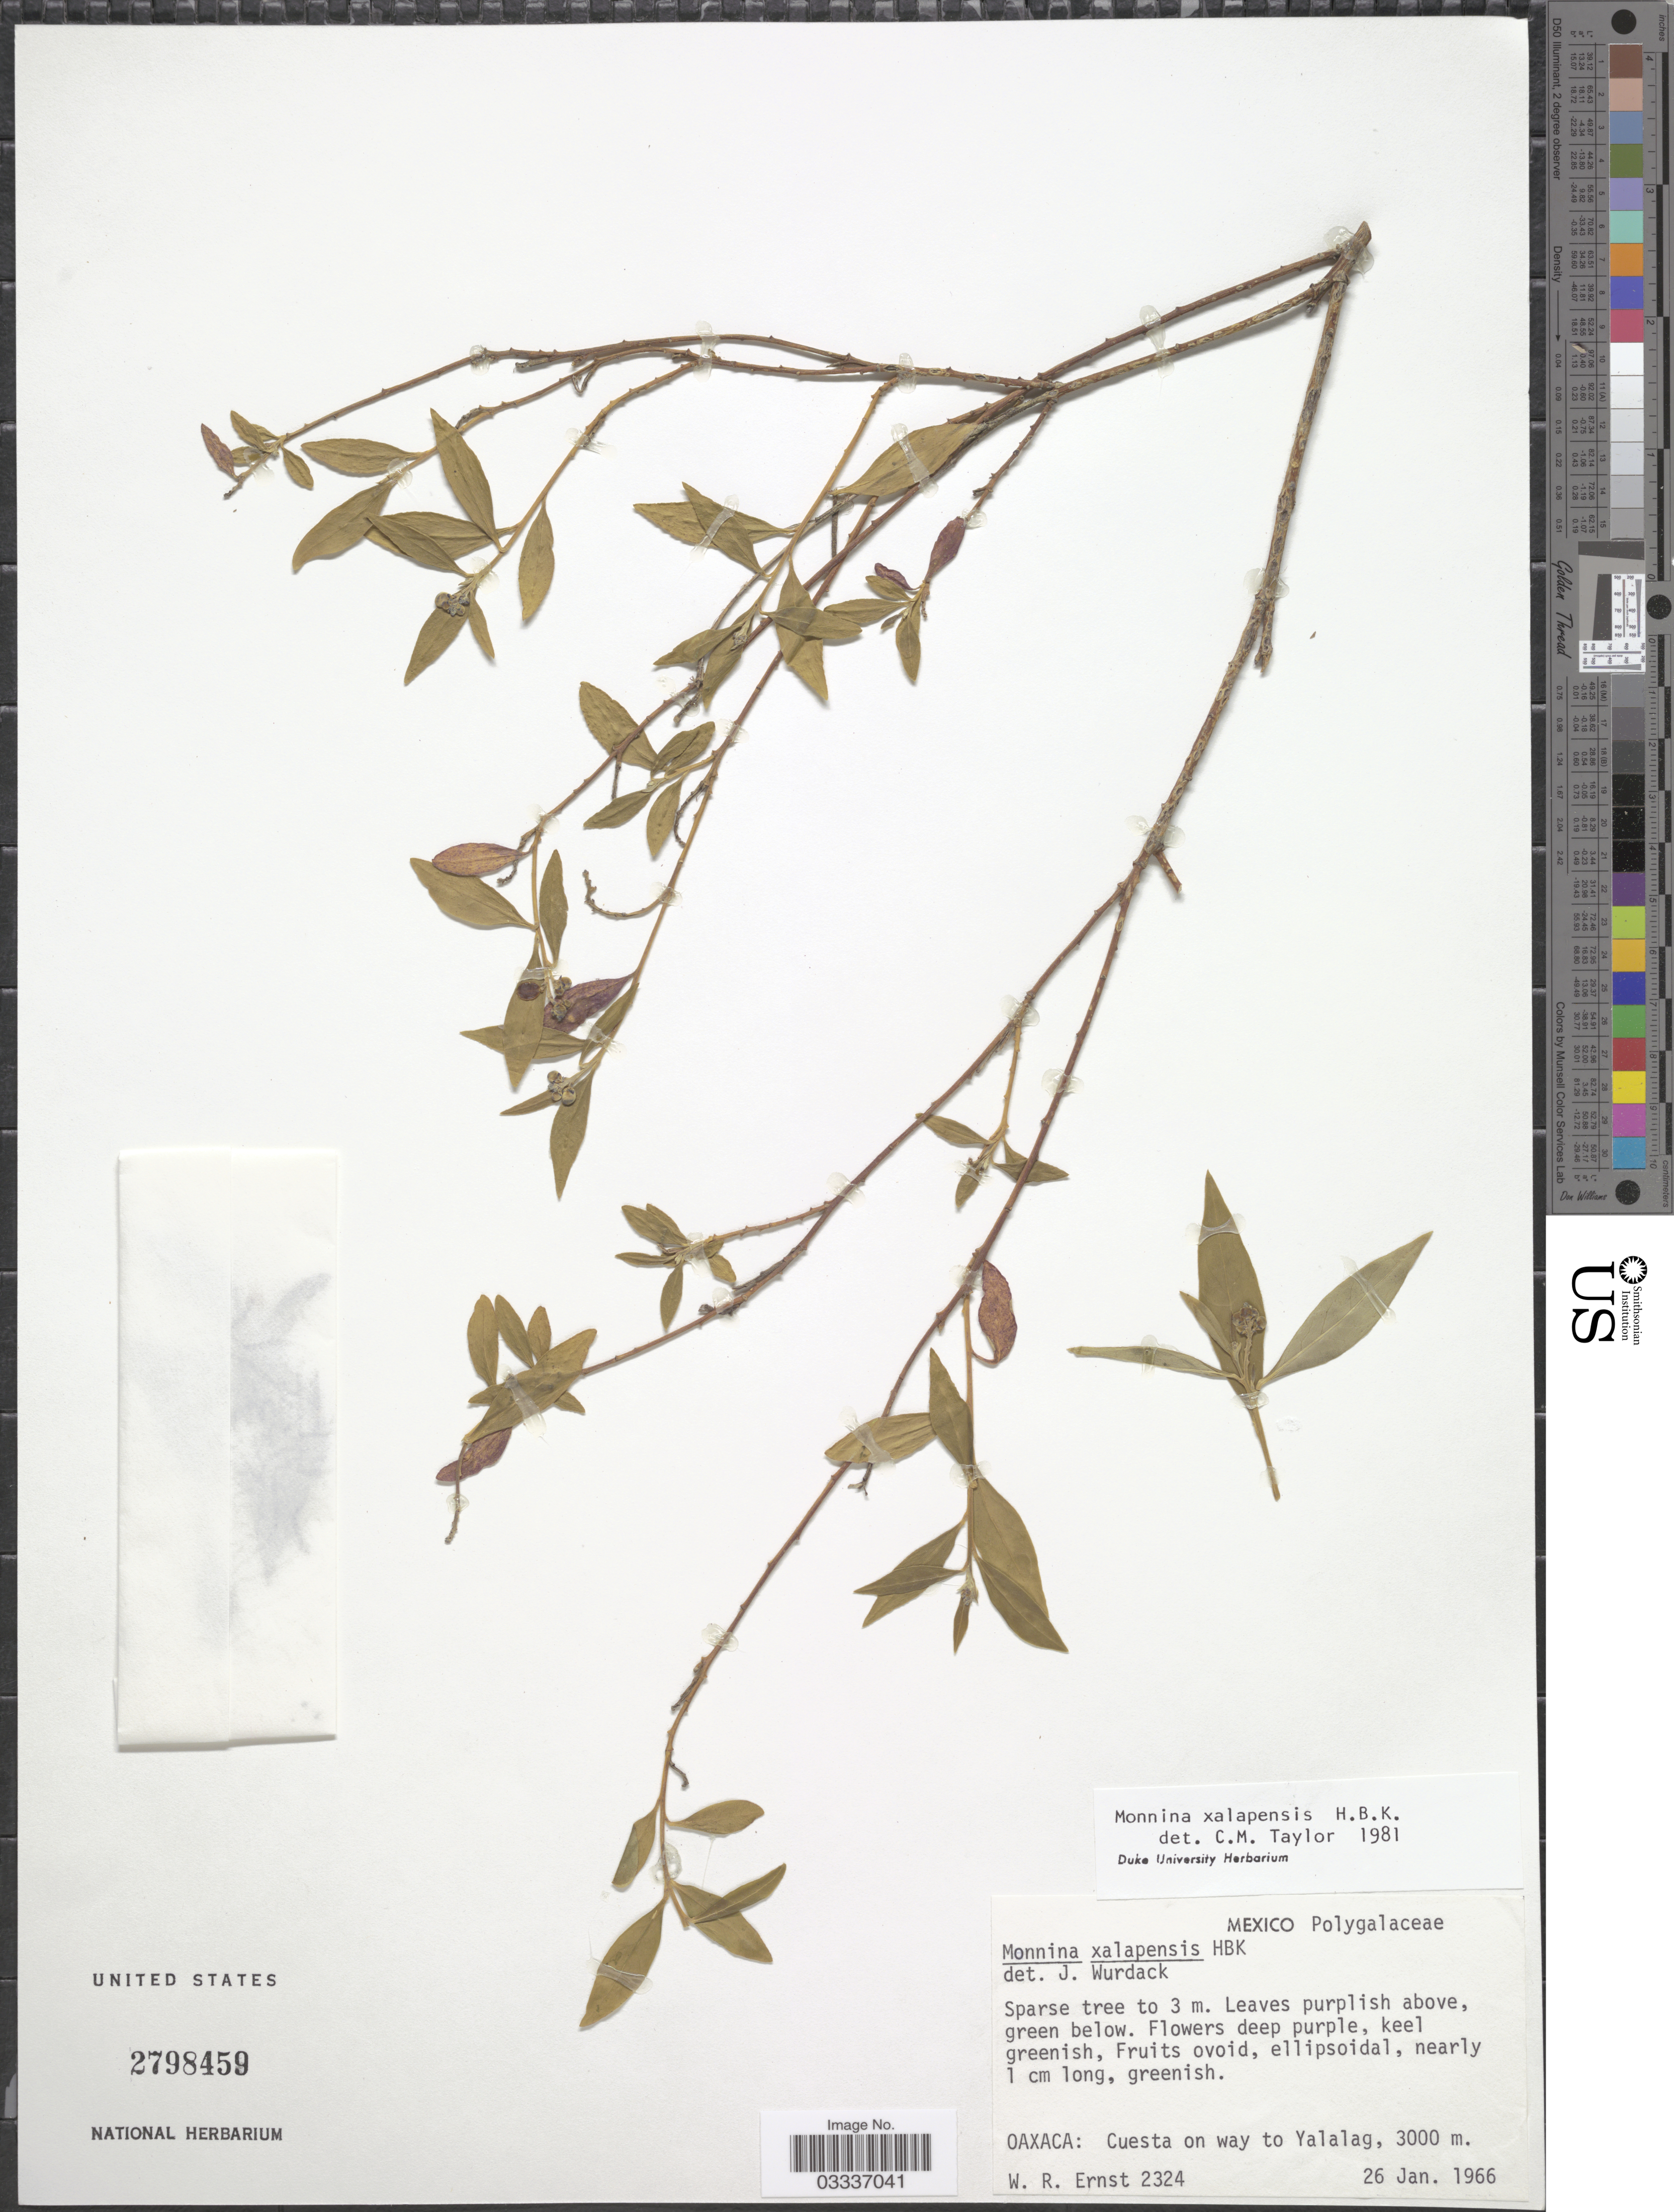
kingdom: Plantae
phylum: Tracheophyta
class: Magnoliopsida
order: Fabales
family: Polygalaceae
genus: Monnina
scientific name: Monnina xalapensis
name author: Kunth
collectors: W. R. Ernst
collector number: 2324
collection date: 1966-01-26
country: Mexico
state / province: Oaxaca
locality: Cuesta on way to Yalalag.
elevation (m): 3000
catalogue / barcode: US 2798459